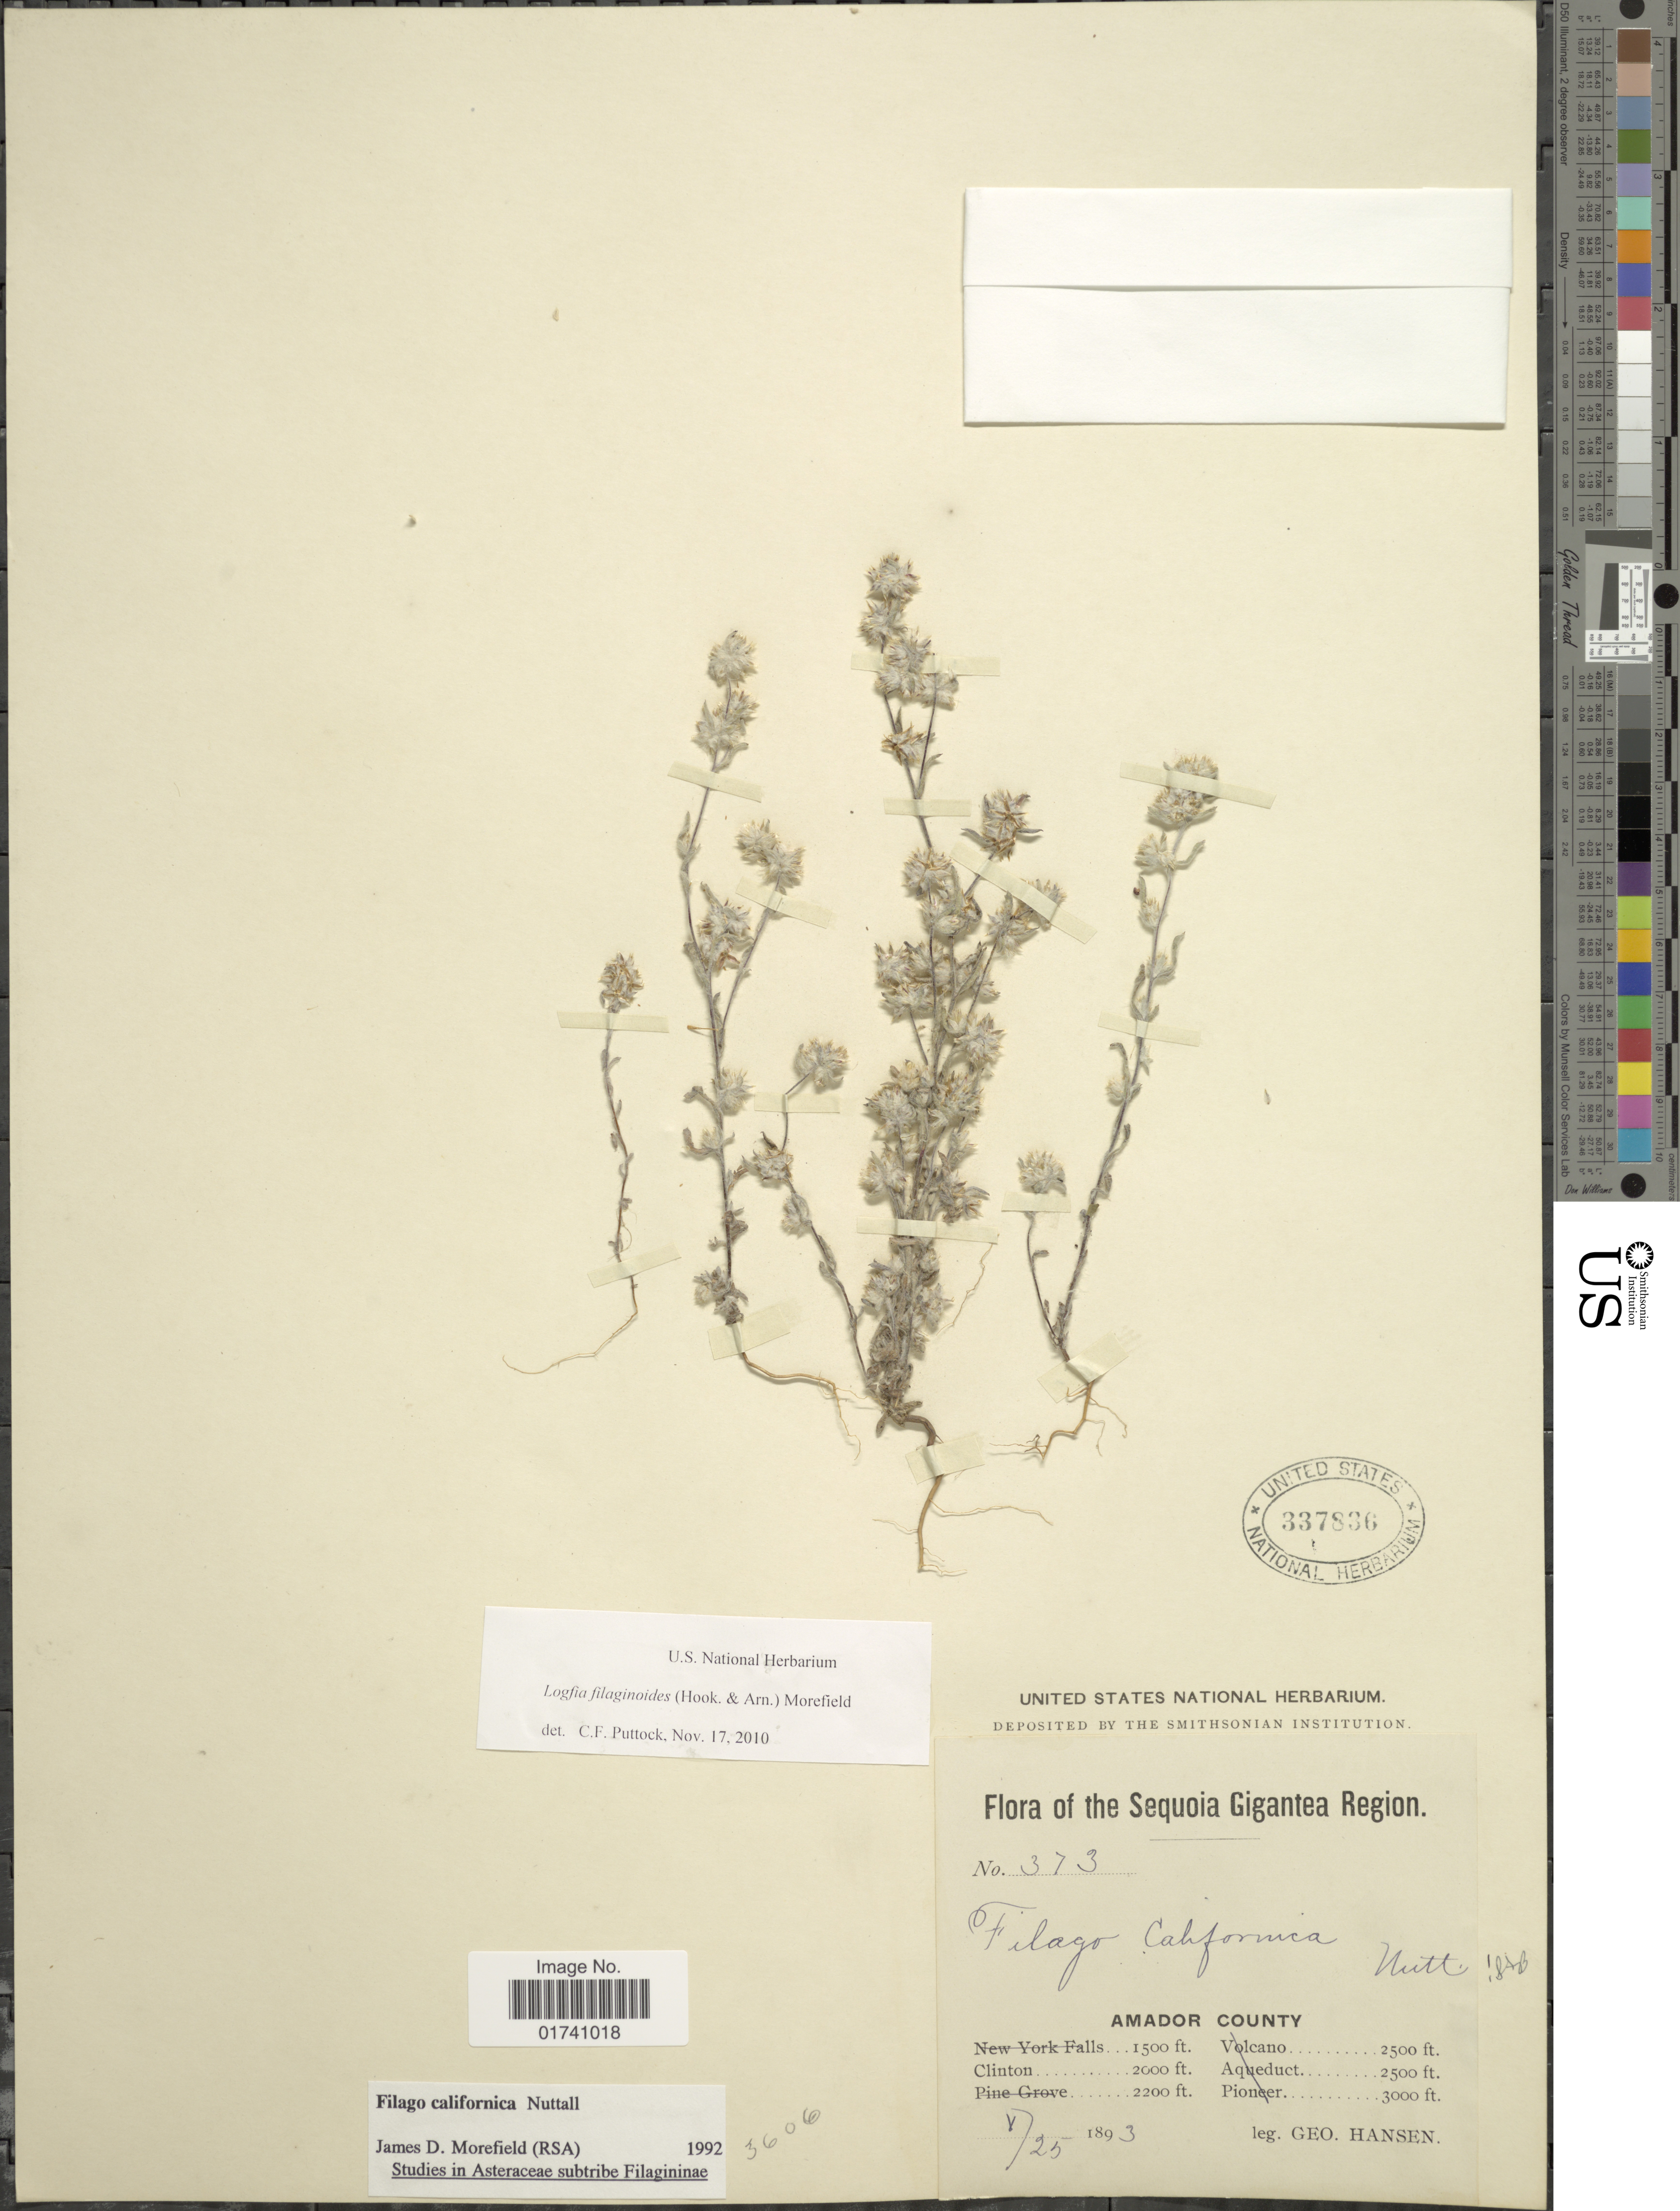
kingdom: Plantae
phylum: Tracheophyta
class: Magnoliopsida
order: Asterales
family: Asteraceae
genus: Logfia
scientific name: Logfia filaginoides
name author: (Hook. & Arn.) Morefield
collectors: G. Hansen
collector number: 373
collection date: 1893-05-25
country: United States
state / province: California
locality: Sequoia Gigantea Region. Clinton.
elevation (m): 610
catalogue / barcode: US 337836